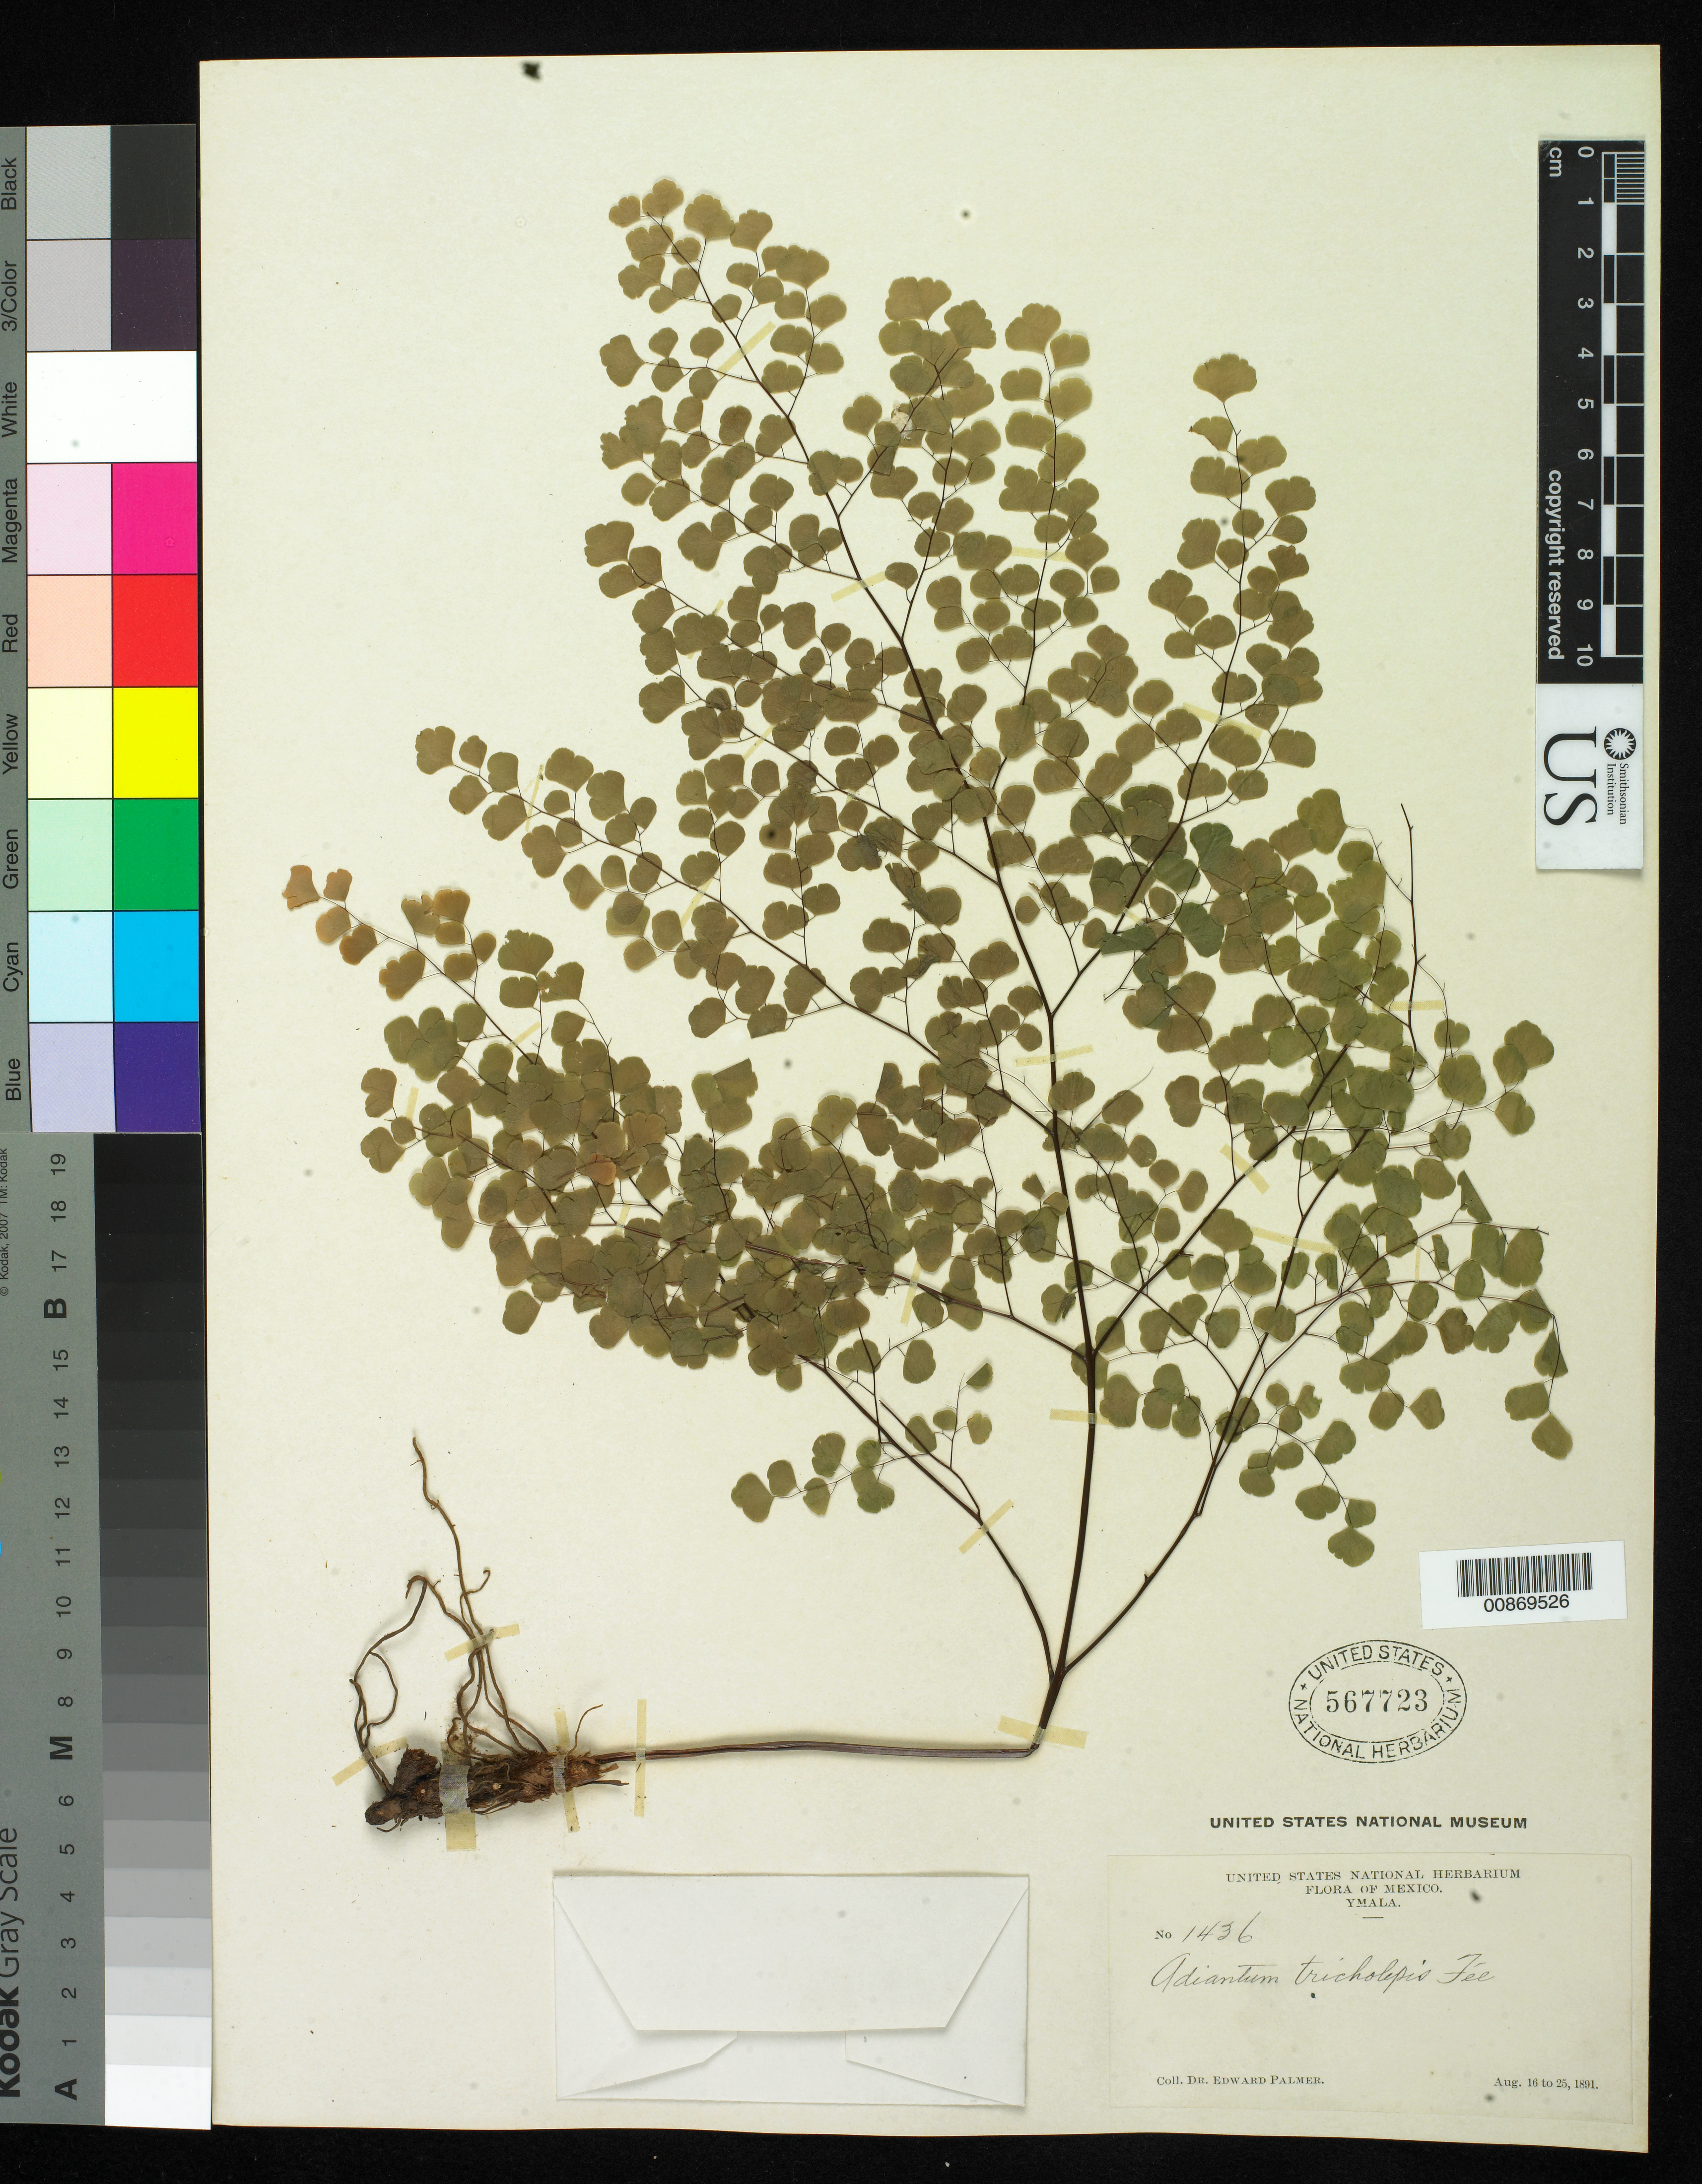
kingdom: Plantae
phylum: Tracheophyta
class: Polypodiopsida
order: Polypodiales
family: Pteridaceae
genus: Adiantum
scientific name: Adiantum tricholepis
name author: Fée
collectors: E. Palmer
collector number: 1436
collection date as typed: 16 Aug 1891 to 25 Aug 1891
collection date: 1891-08-16/1891-08-25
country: Mexico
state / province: Sinaloa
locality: Ymala, Sinaloa.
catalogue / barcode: US 567723